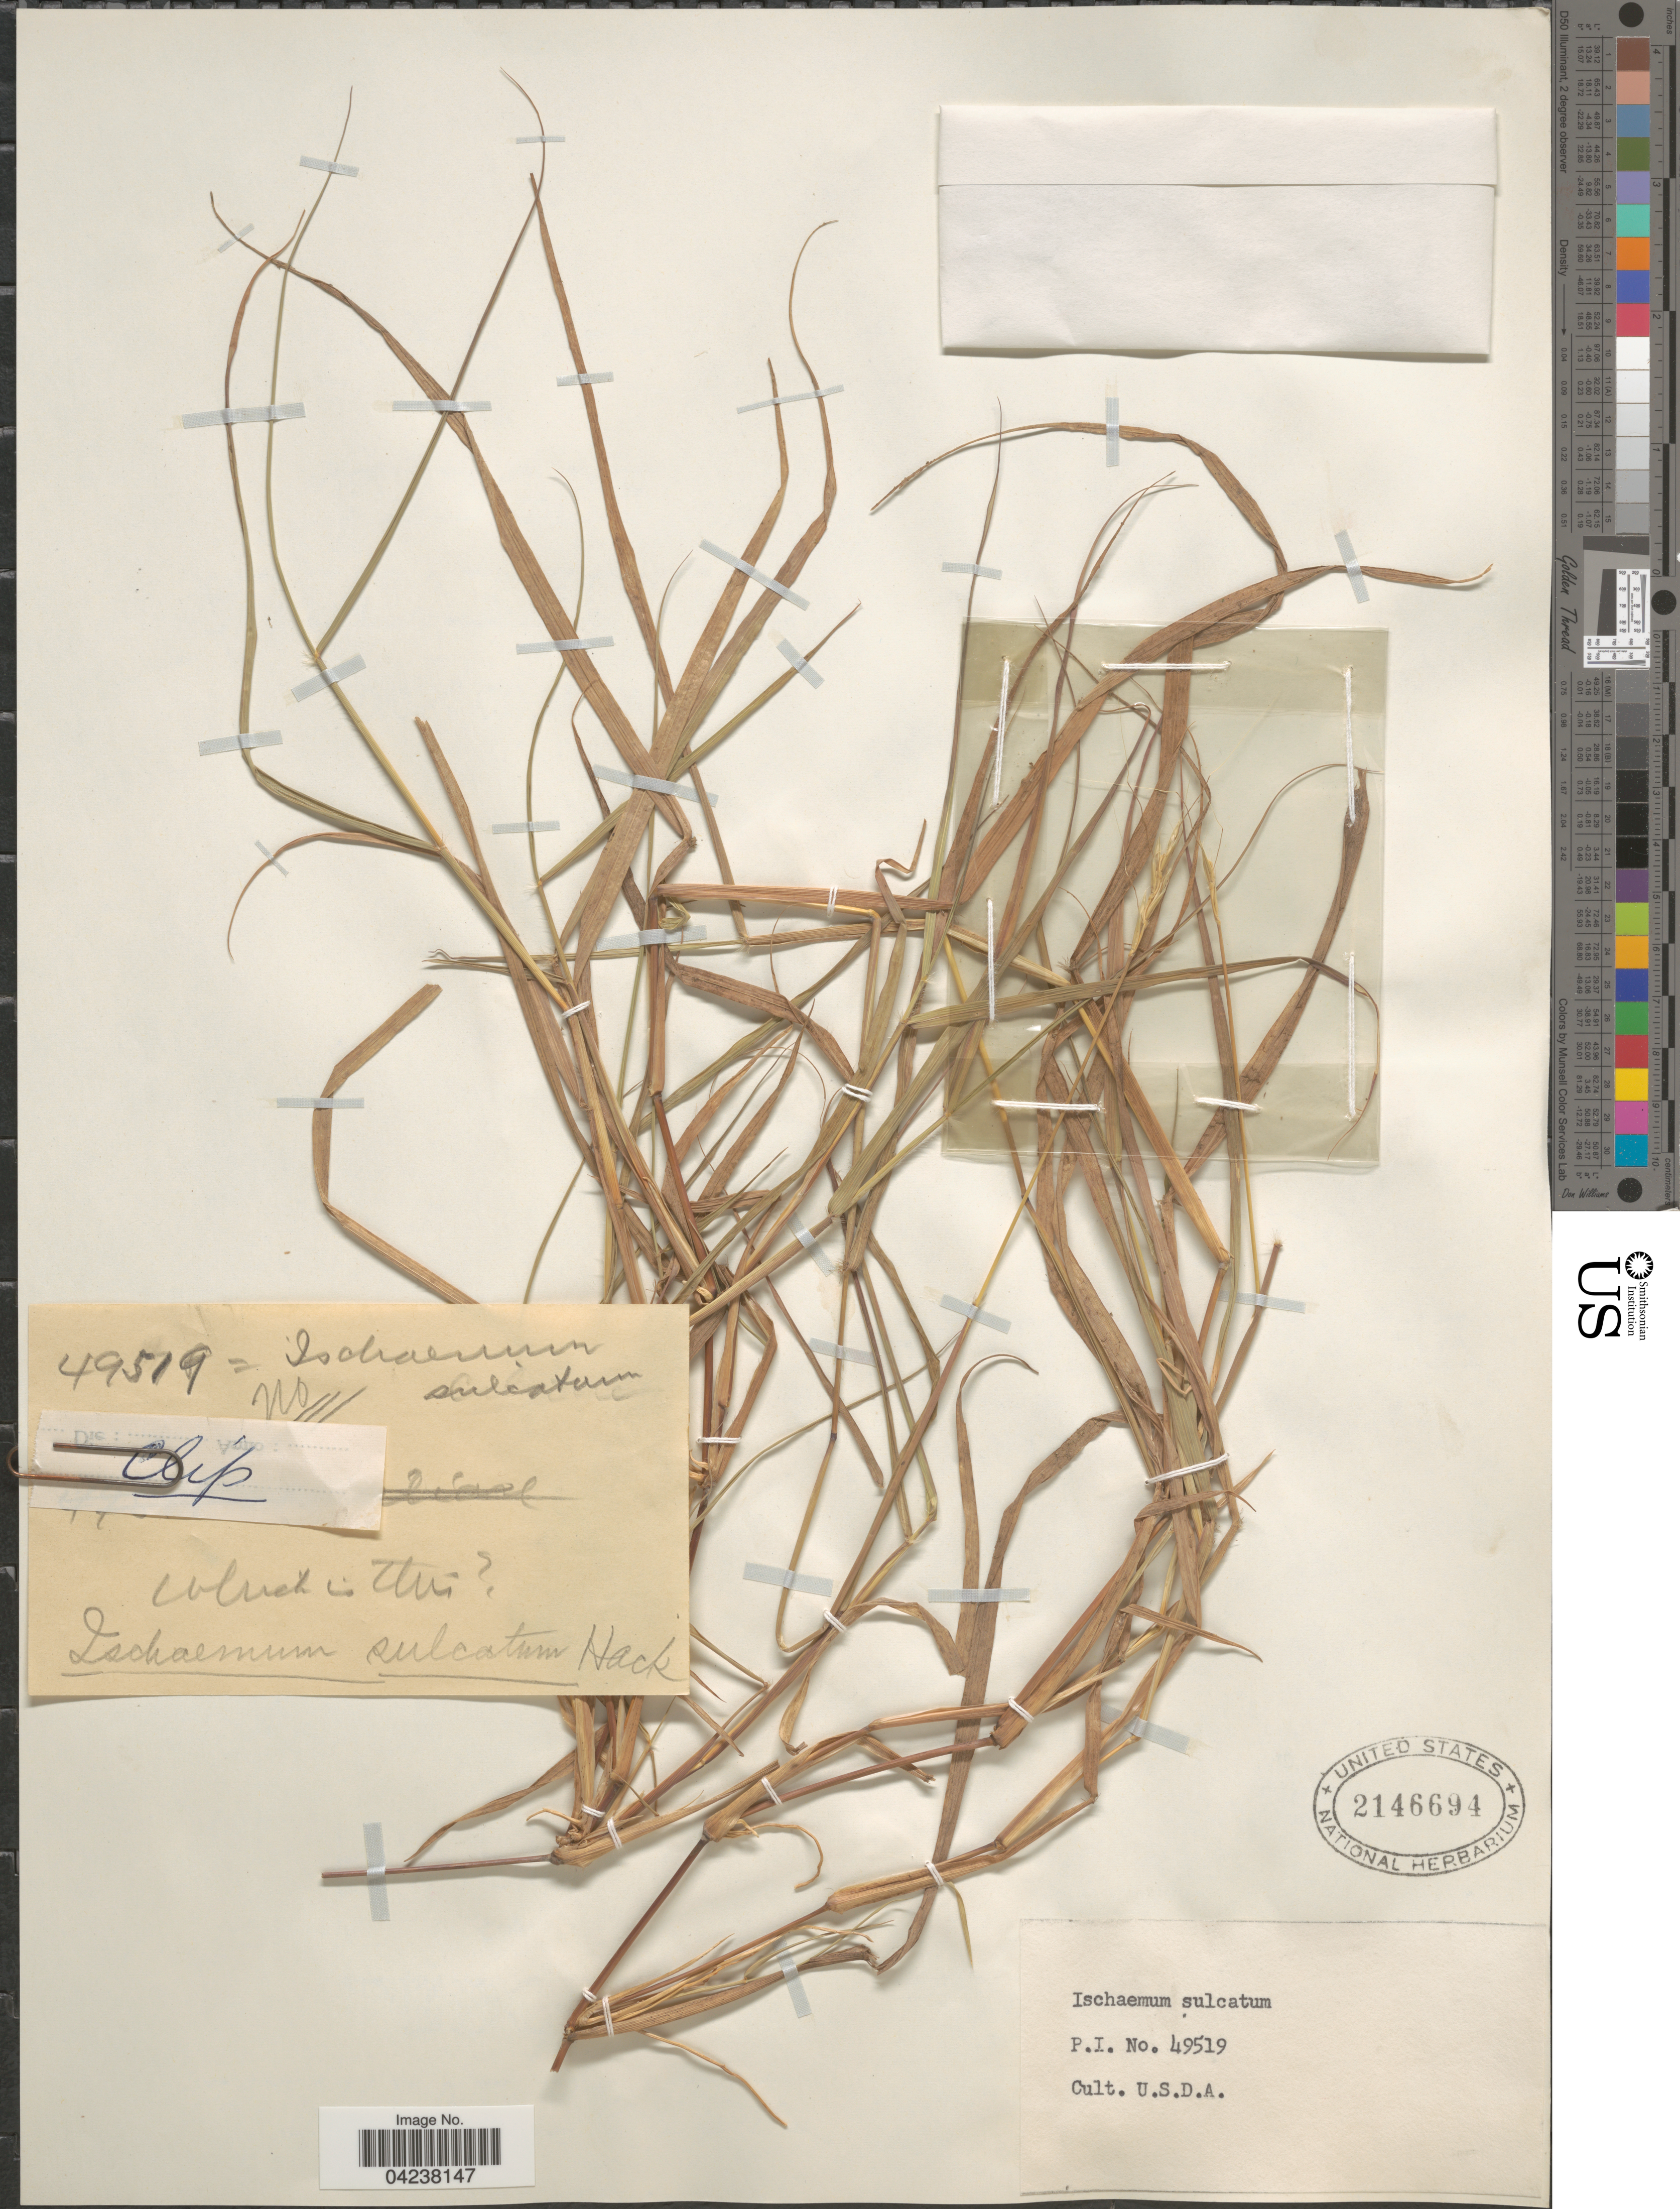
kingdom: Plantae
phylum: Tracheophyta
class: Liliopsida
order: Poales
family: Poaceae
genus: Sehima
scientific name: Sehima sulcatum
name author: (Hack.) A. Camus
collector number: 49519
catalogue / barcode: US 2146694